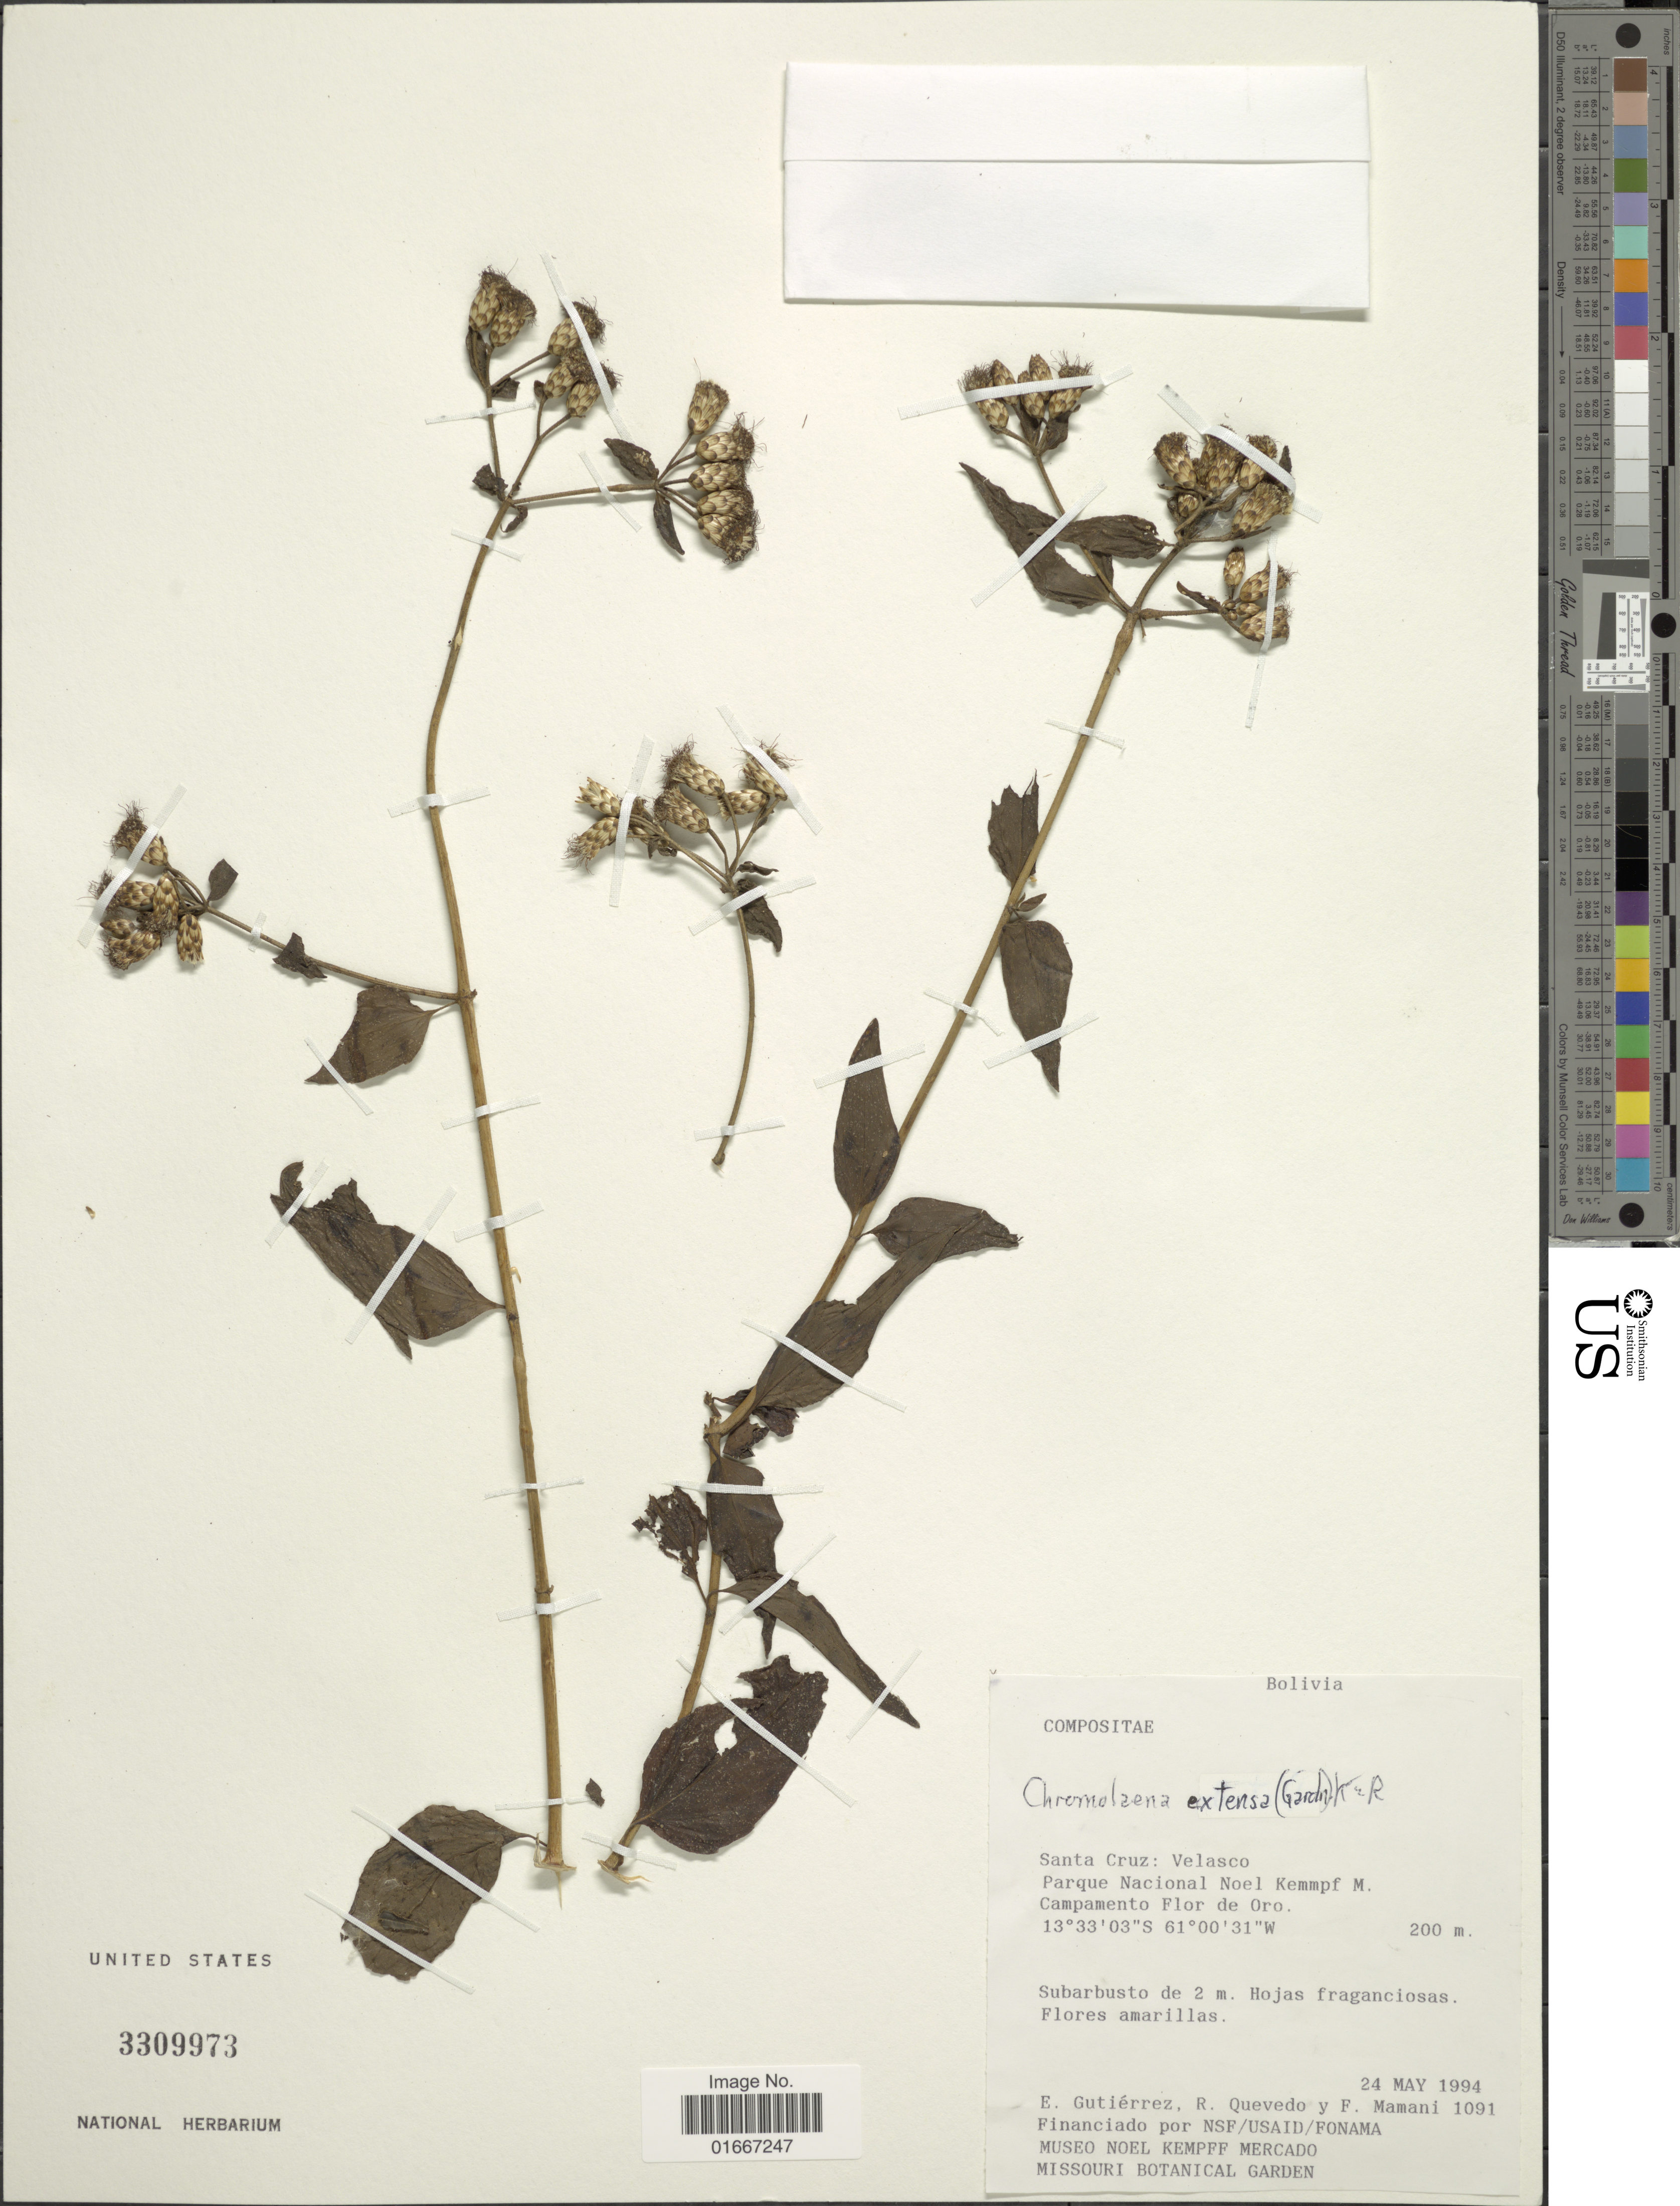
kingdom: Plantae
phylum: Tracheophyta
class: Magnoliopsida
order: Asterales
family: Asteraceae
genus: Chromolaena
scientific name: Chromolaena extensa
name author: (Gardner) R.M. King & H. Rob.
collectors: E. Gutiérrez, R. Quevedo & F. Mamani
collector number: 1091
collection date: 1994-05-24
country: Bolivia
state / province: Santa Cruz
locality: Velasco, Parque Nacional Noel Kemmpf M. Campamento Flor de Oro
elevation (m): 200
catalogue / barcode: US 3309973